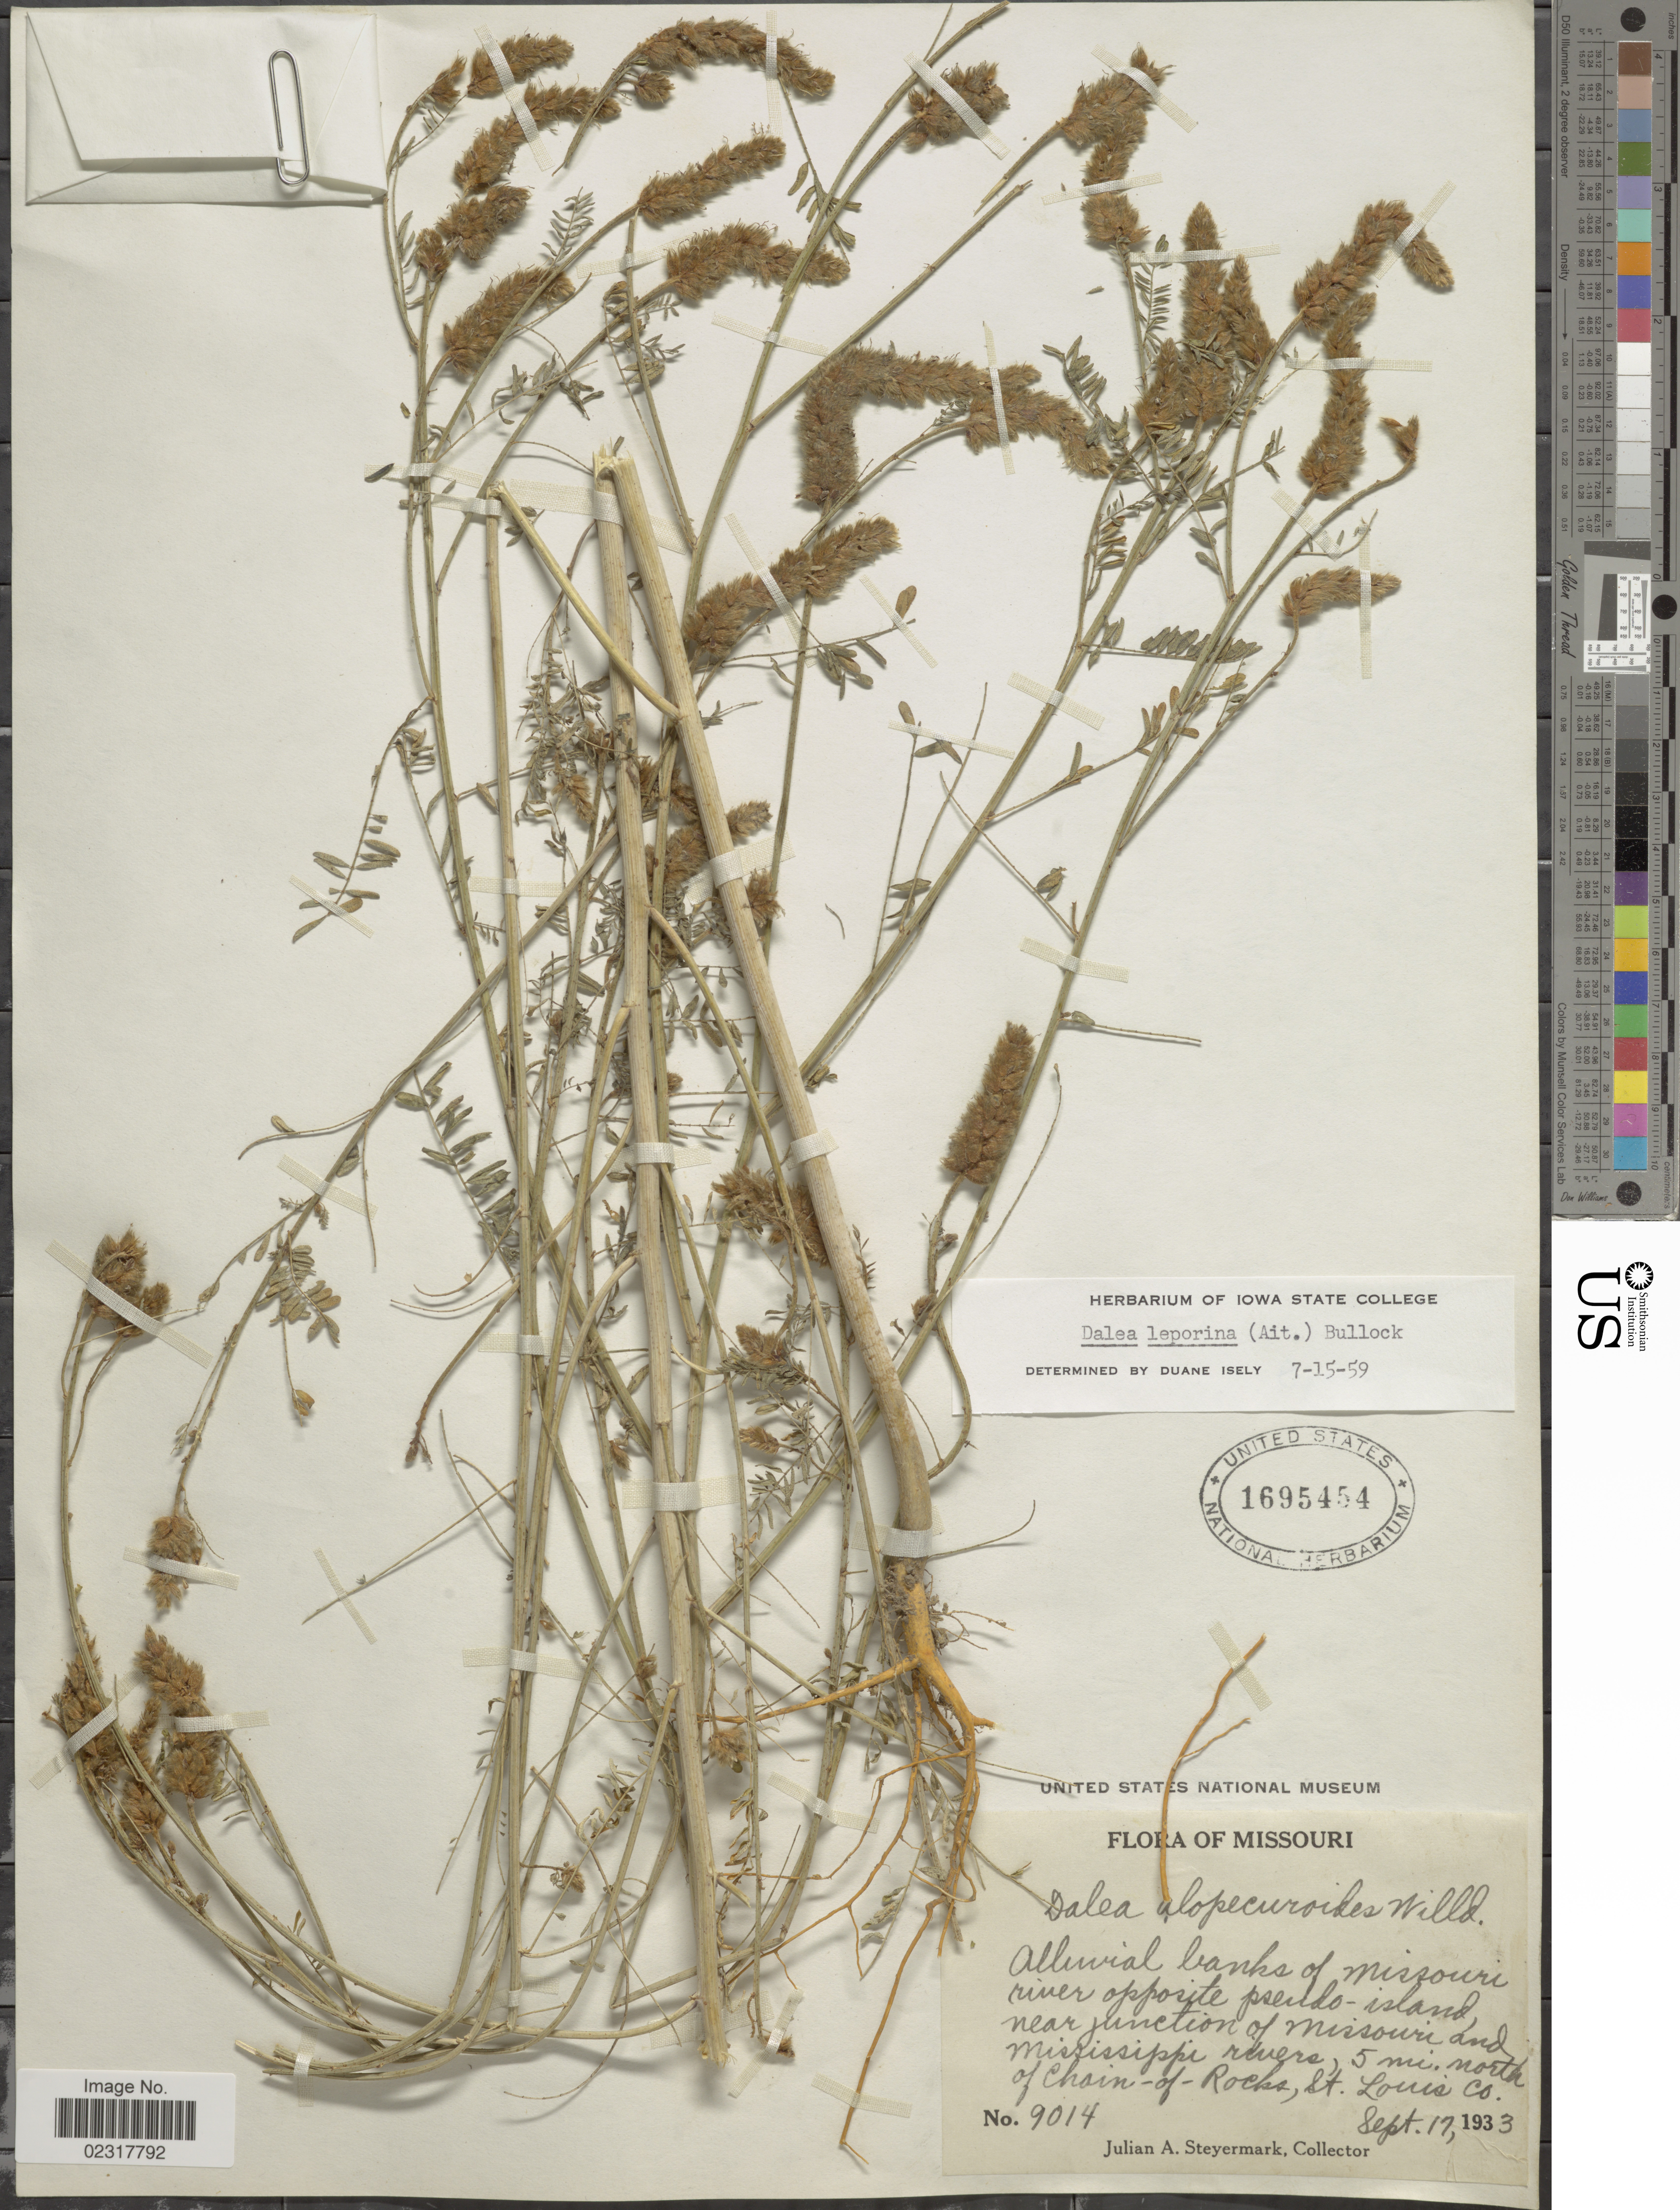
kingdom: Plantae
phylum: Tracheophyta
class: Magnoliopsida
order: Fabales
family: Fabaceae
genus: Dalea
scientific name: Dalea leporina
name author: (Aiton) Bullock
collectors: J. Steyermark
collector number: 9014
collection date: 1933-09-17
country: United States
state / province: Missouri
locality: Alluvial banks of Missouri river opposite pseudo-island, near junction of Missouri and Mississippi rivers, 5 mi. north of Chain-of-Rocks, St. Louis Co.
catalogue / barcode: US 1695454